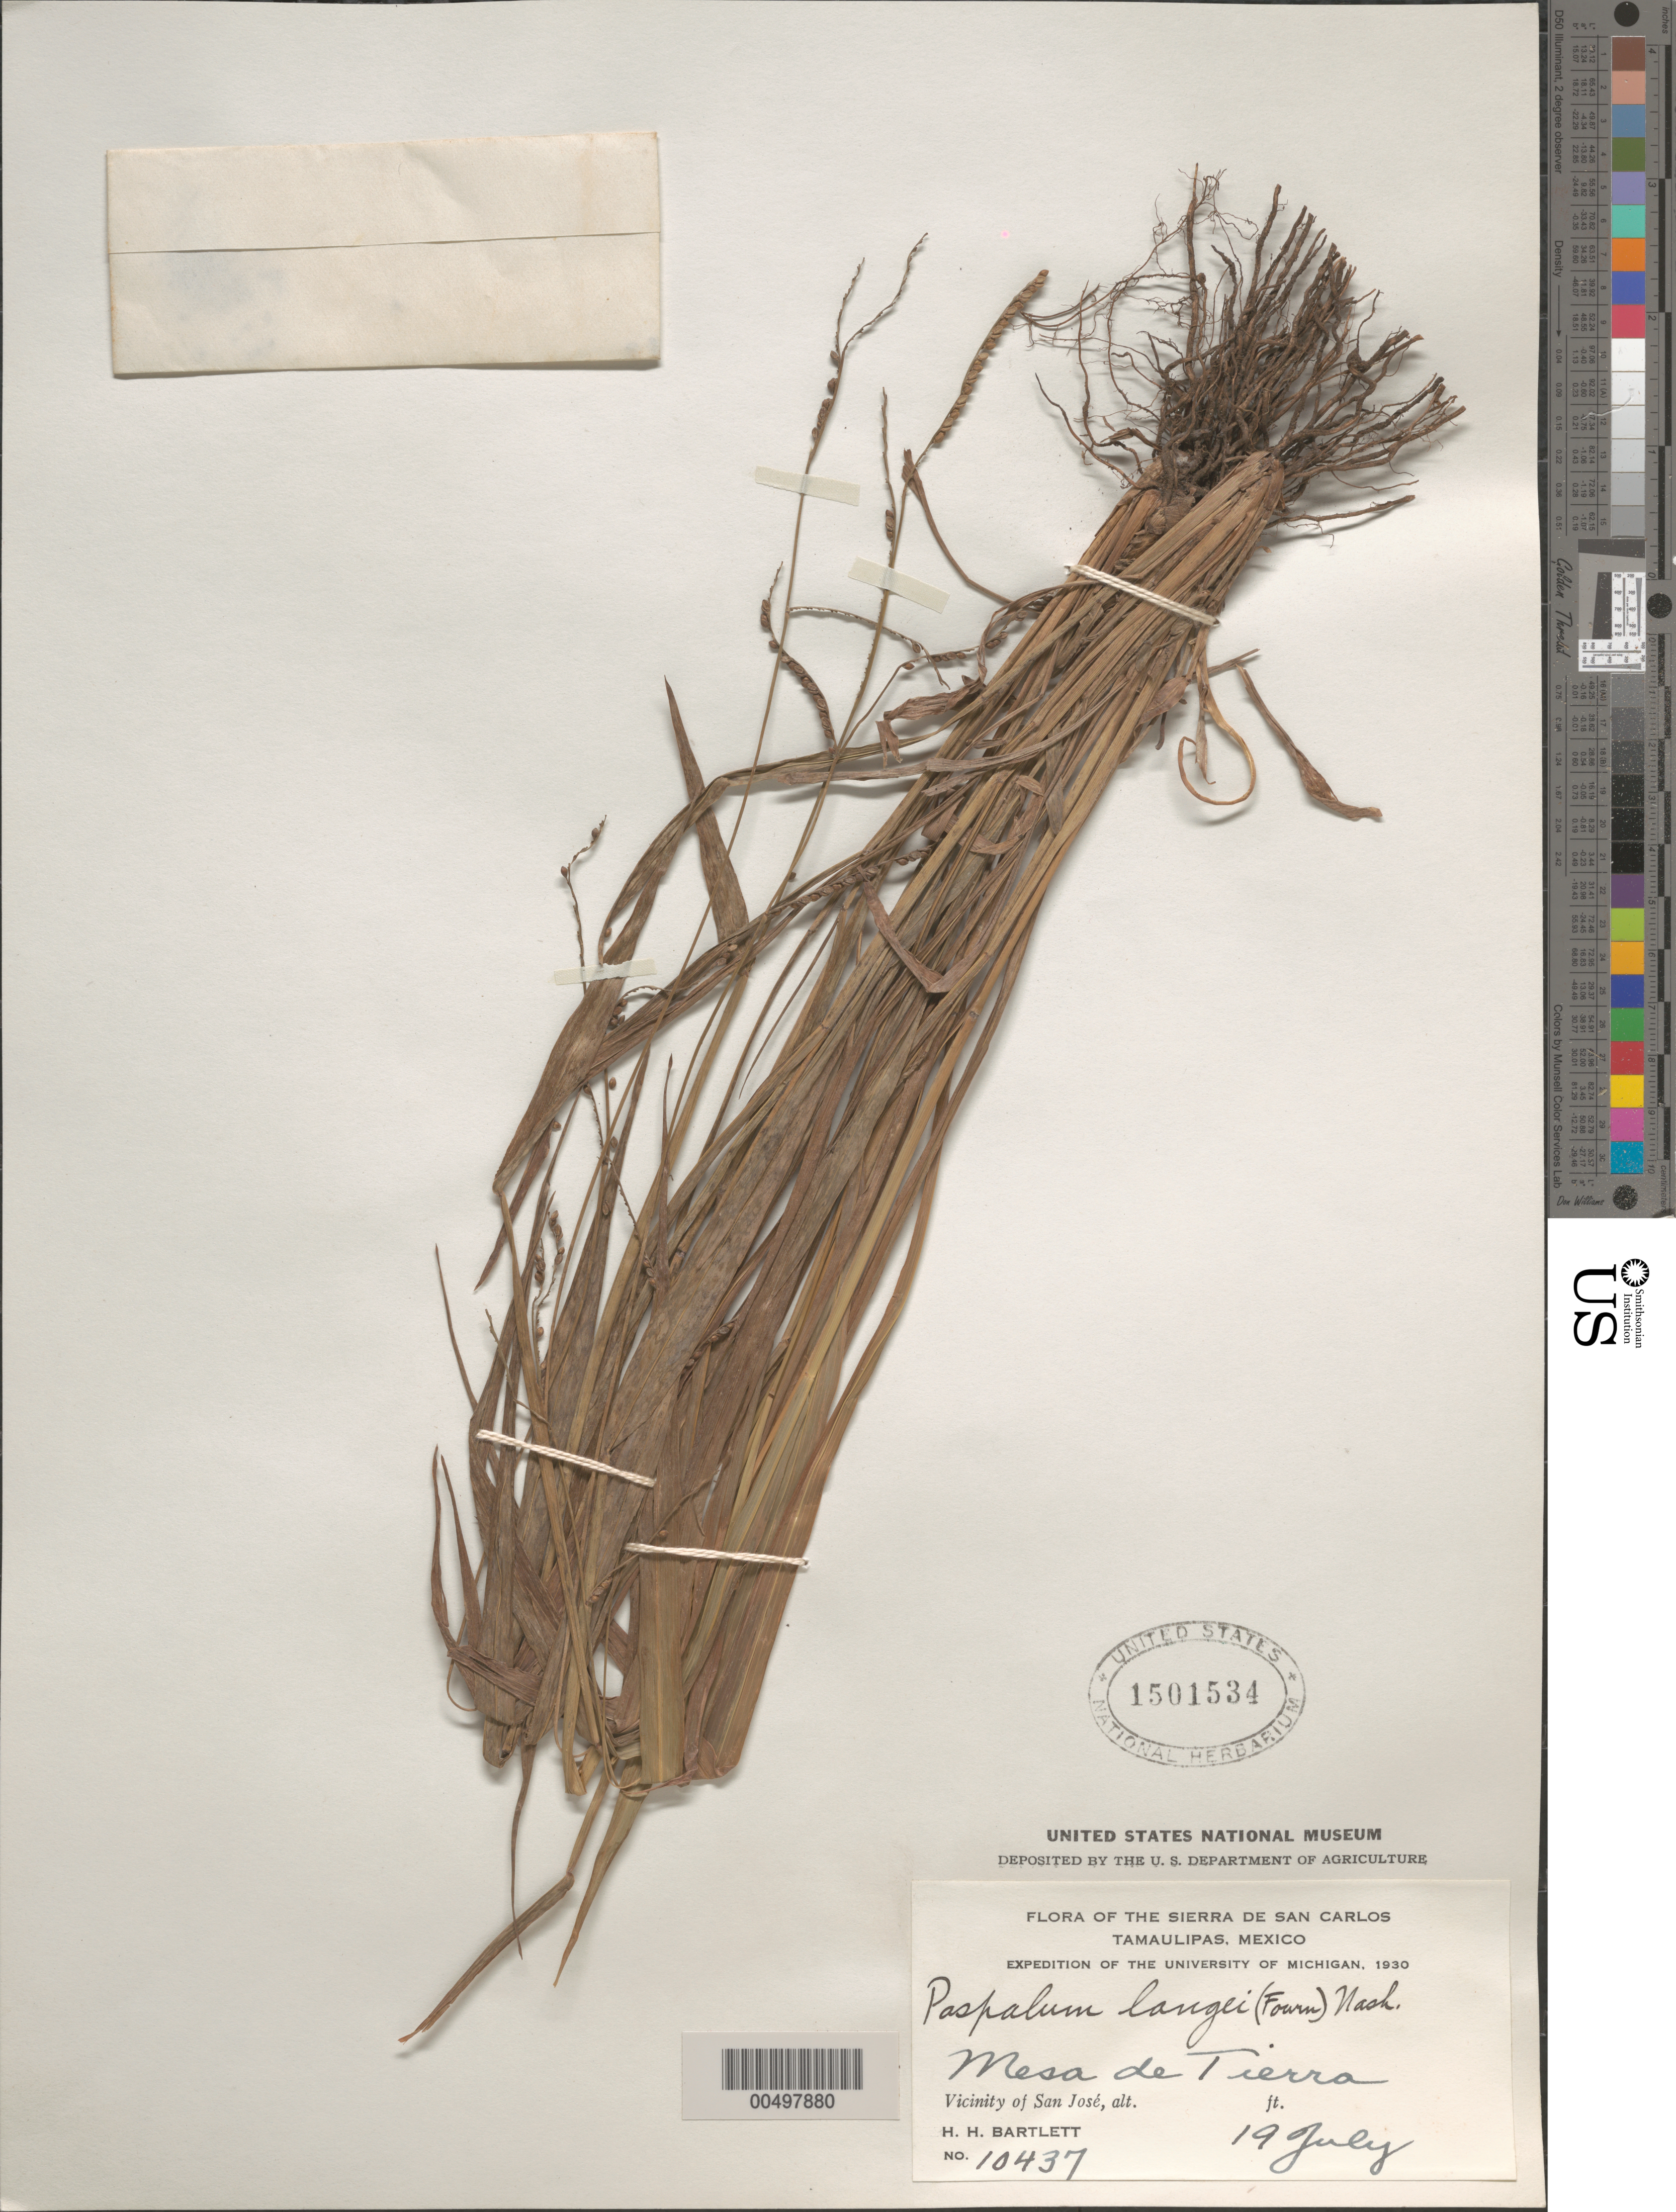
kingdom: Plantae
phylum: Tracheophyta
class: Liliopsida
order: Poales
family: Poaceae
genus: Paspalum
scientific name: Paspalum langei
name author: (E. Fourn.) Nash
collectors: H. H. Bartlett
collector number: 10437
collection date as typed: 19 Jul 1930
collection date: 1930-07-19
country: Mexico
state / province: Tamaulipas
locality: Sierra de San Carlos, Mesa de Tierra, vicinity of San Jos‚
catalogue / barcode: US 1501534